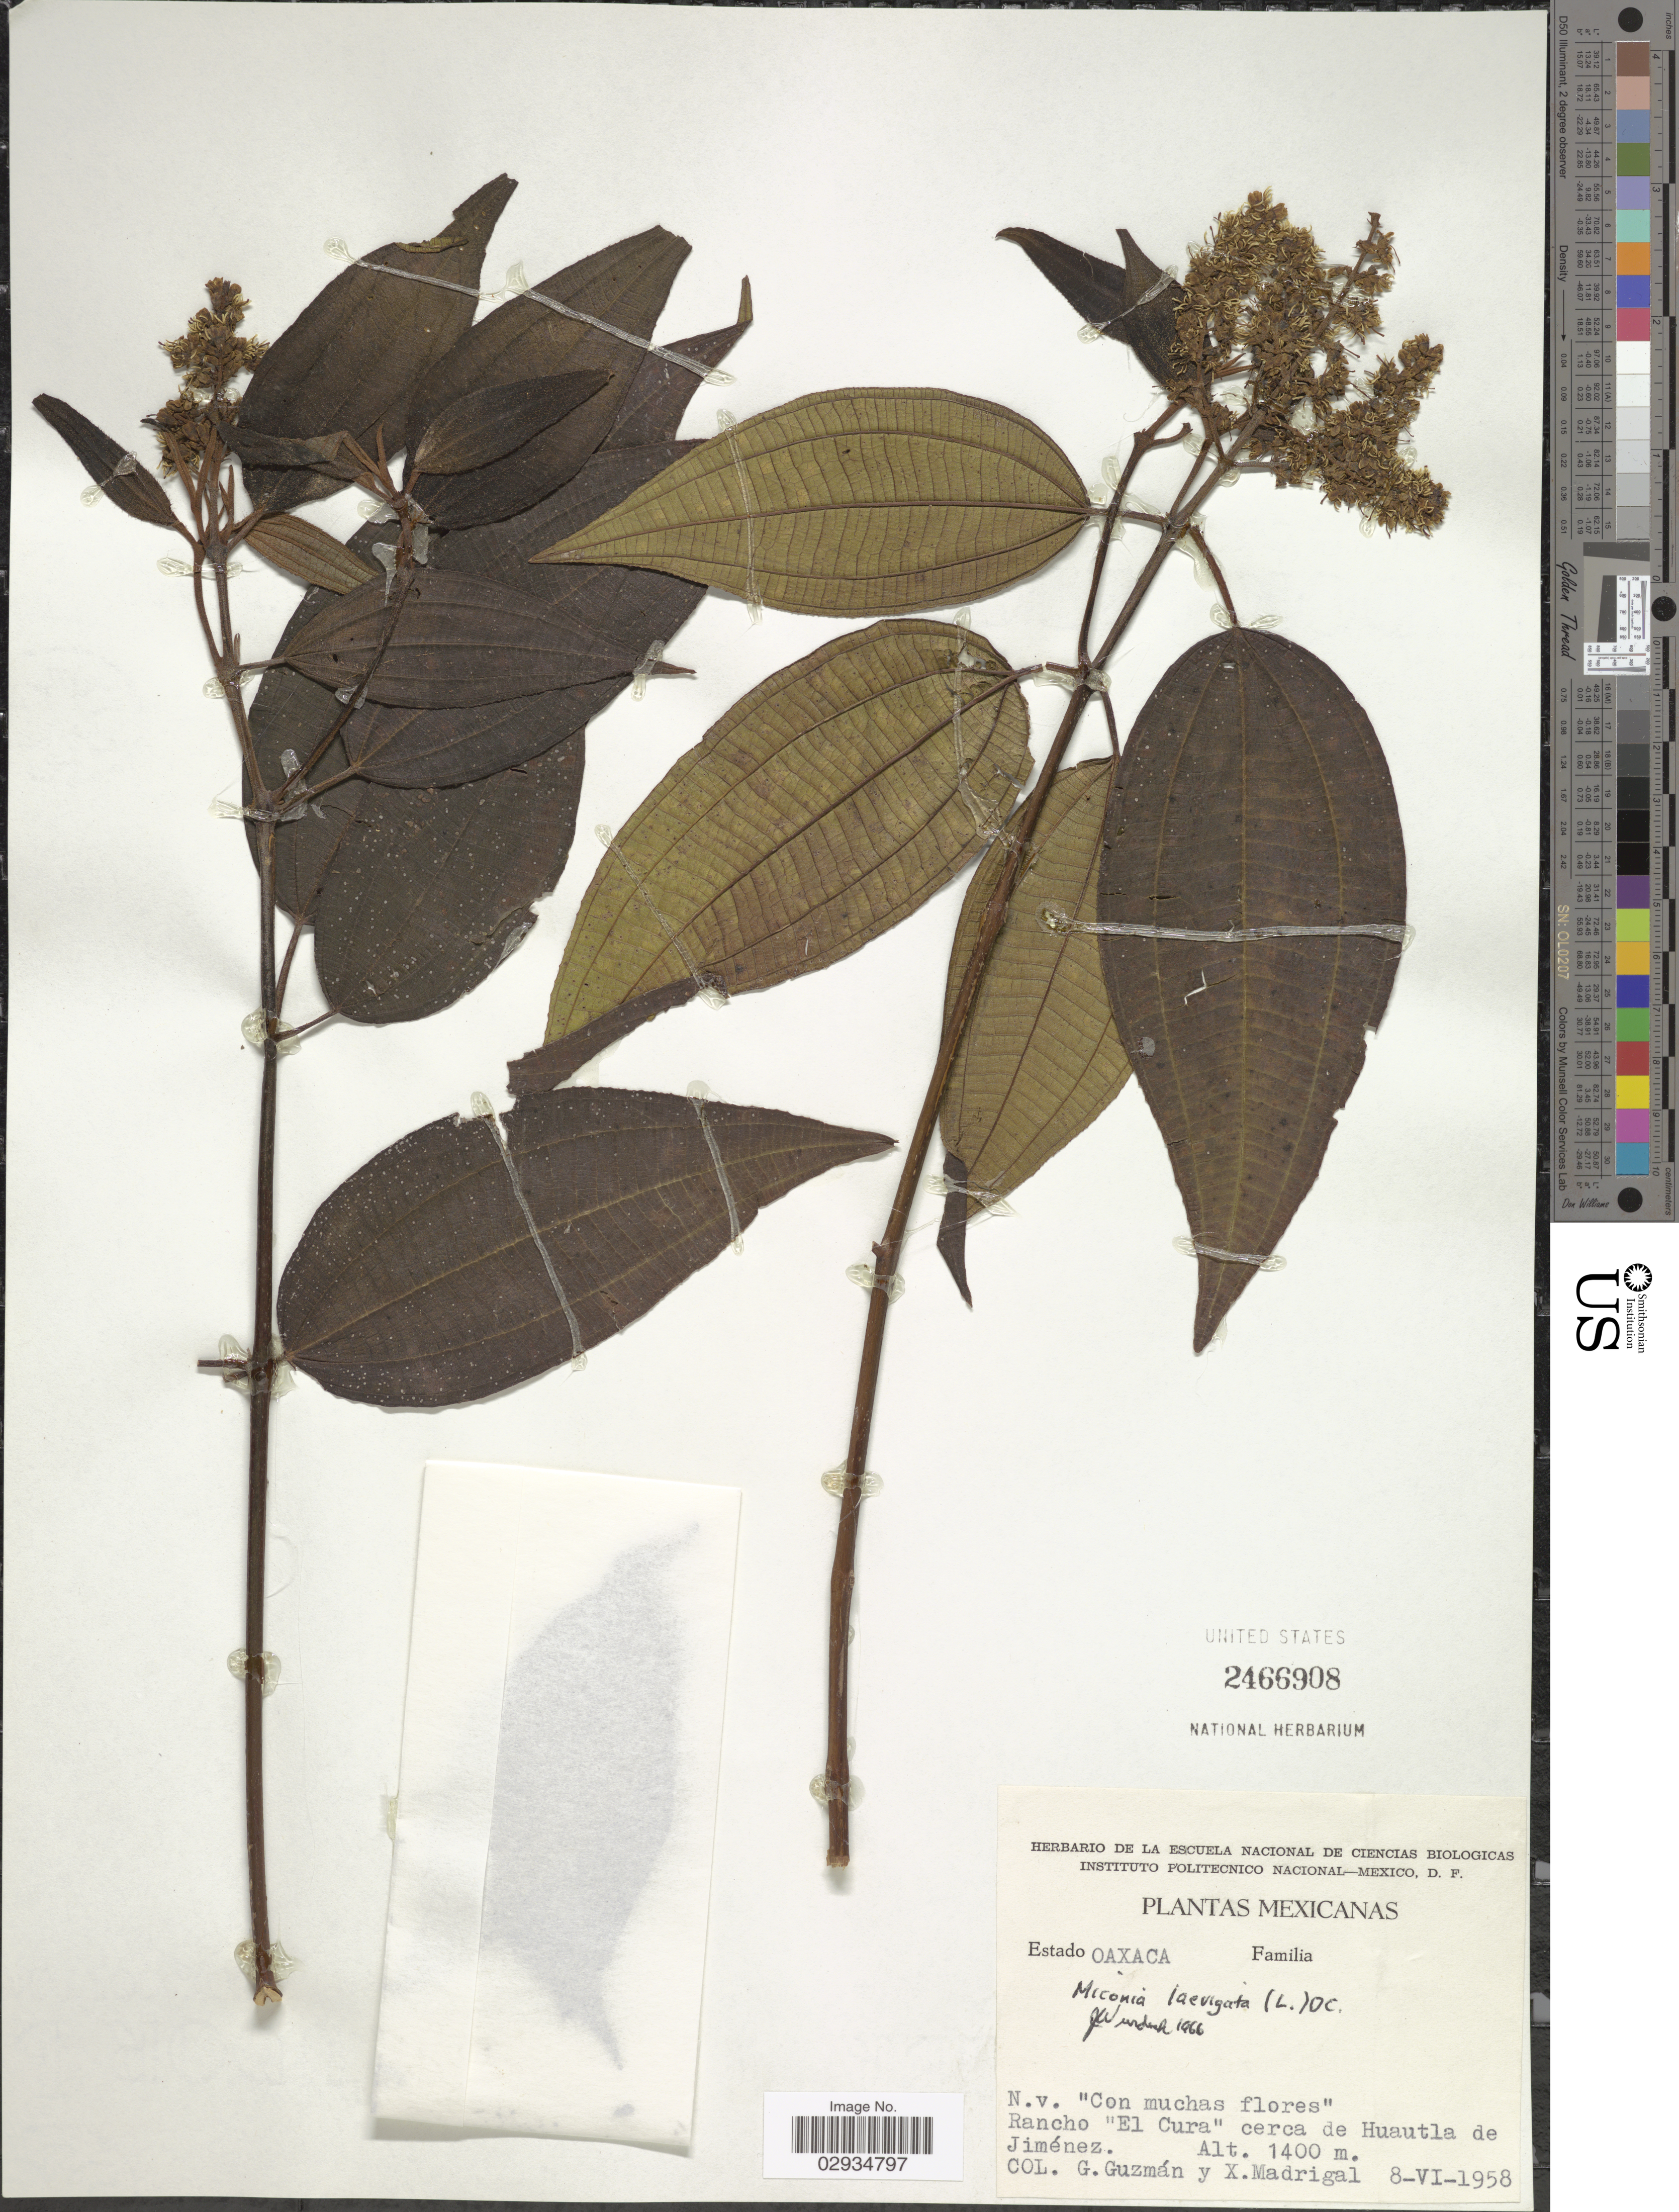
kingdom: Plantae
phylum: Tracheophyta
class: Magnoliopsida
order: Myrtales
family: Melastomataceae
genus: Miconia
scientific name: Miconia laevigata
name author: (L.) D. Don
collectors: G. Guzman & X. Madrigal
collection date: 1958-06-08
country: Mexico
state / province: Oaxaca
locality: Rancho "El Cura" cerca de Huautla de Jiménez.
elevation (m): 1400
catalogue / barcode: US 2466908